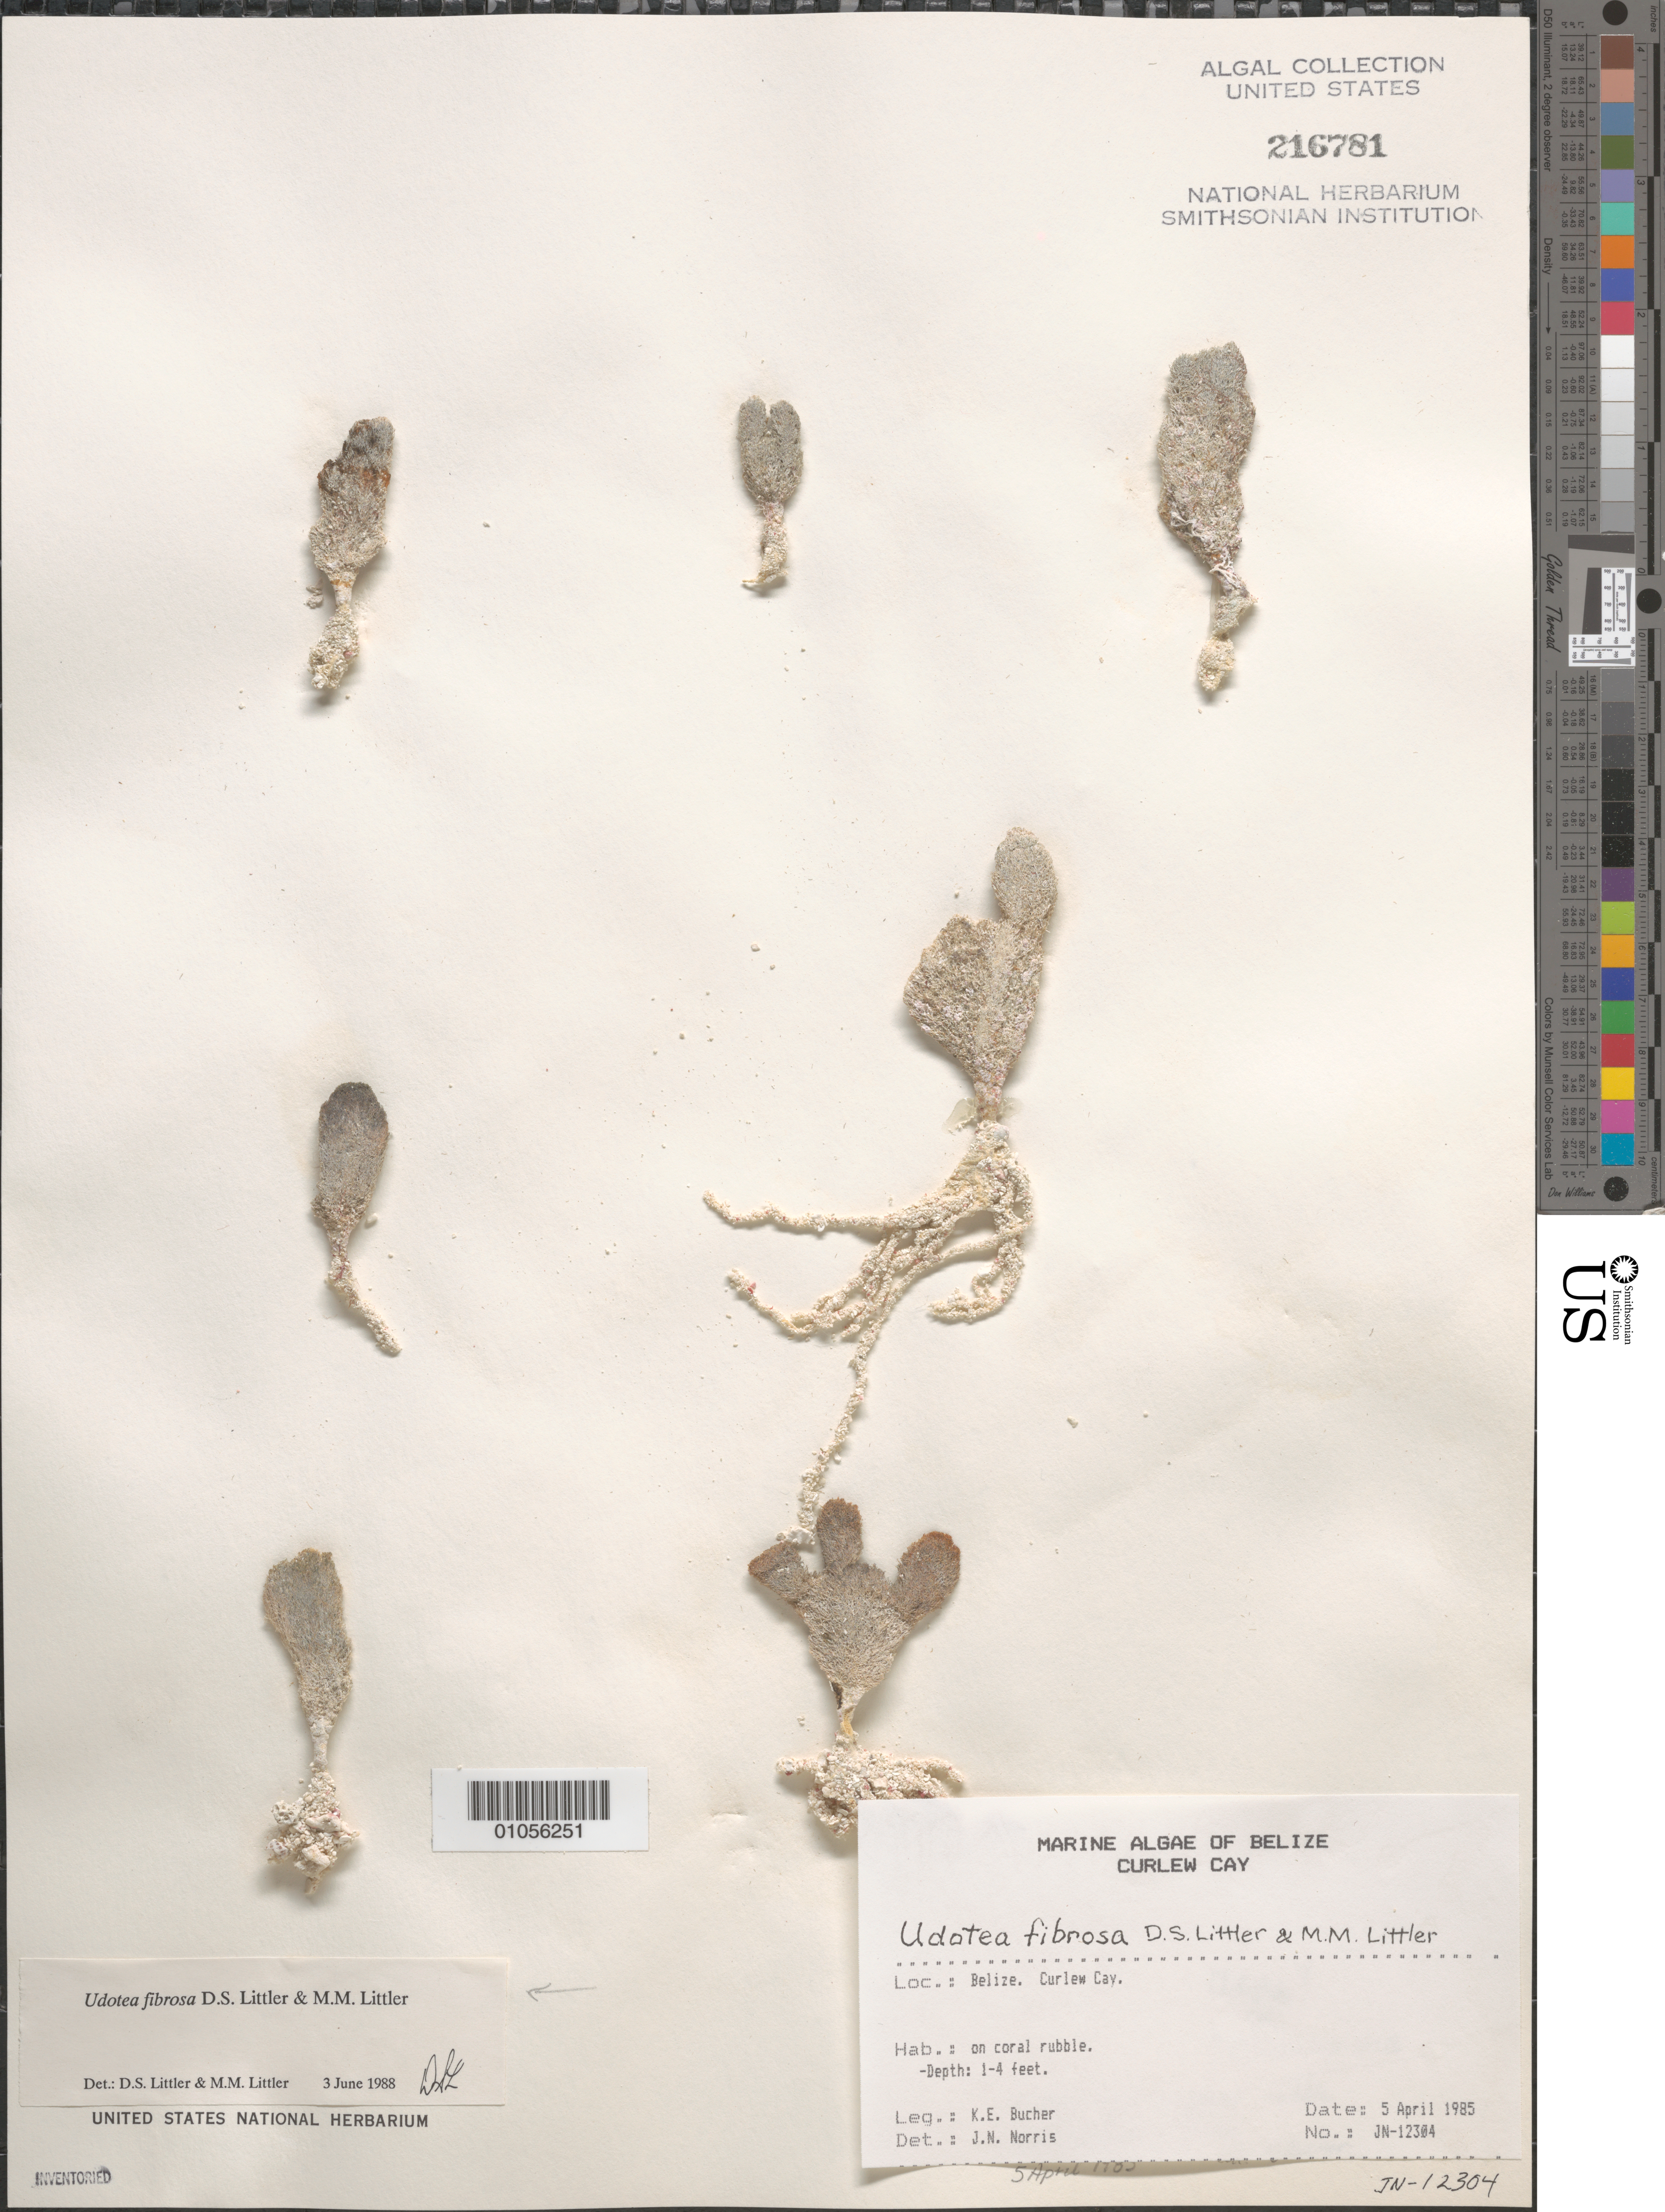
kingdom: Plantae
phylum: Chlorophyta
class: Ulvophyceae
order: Bryopsidales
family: Udoteaceae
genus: Udotea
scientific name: Udotea fibrosa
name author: D.S. Littler & Littler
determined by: Littler, D. S.; Littler, M. M.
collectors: K. E. Bucher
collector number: JN-12304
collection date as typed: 05 Apr 1985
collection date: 1985-04-05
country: Belize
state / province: Stann Creek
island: Curlew Cay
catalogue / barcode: US 216781